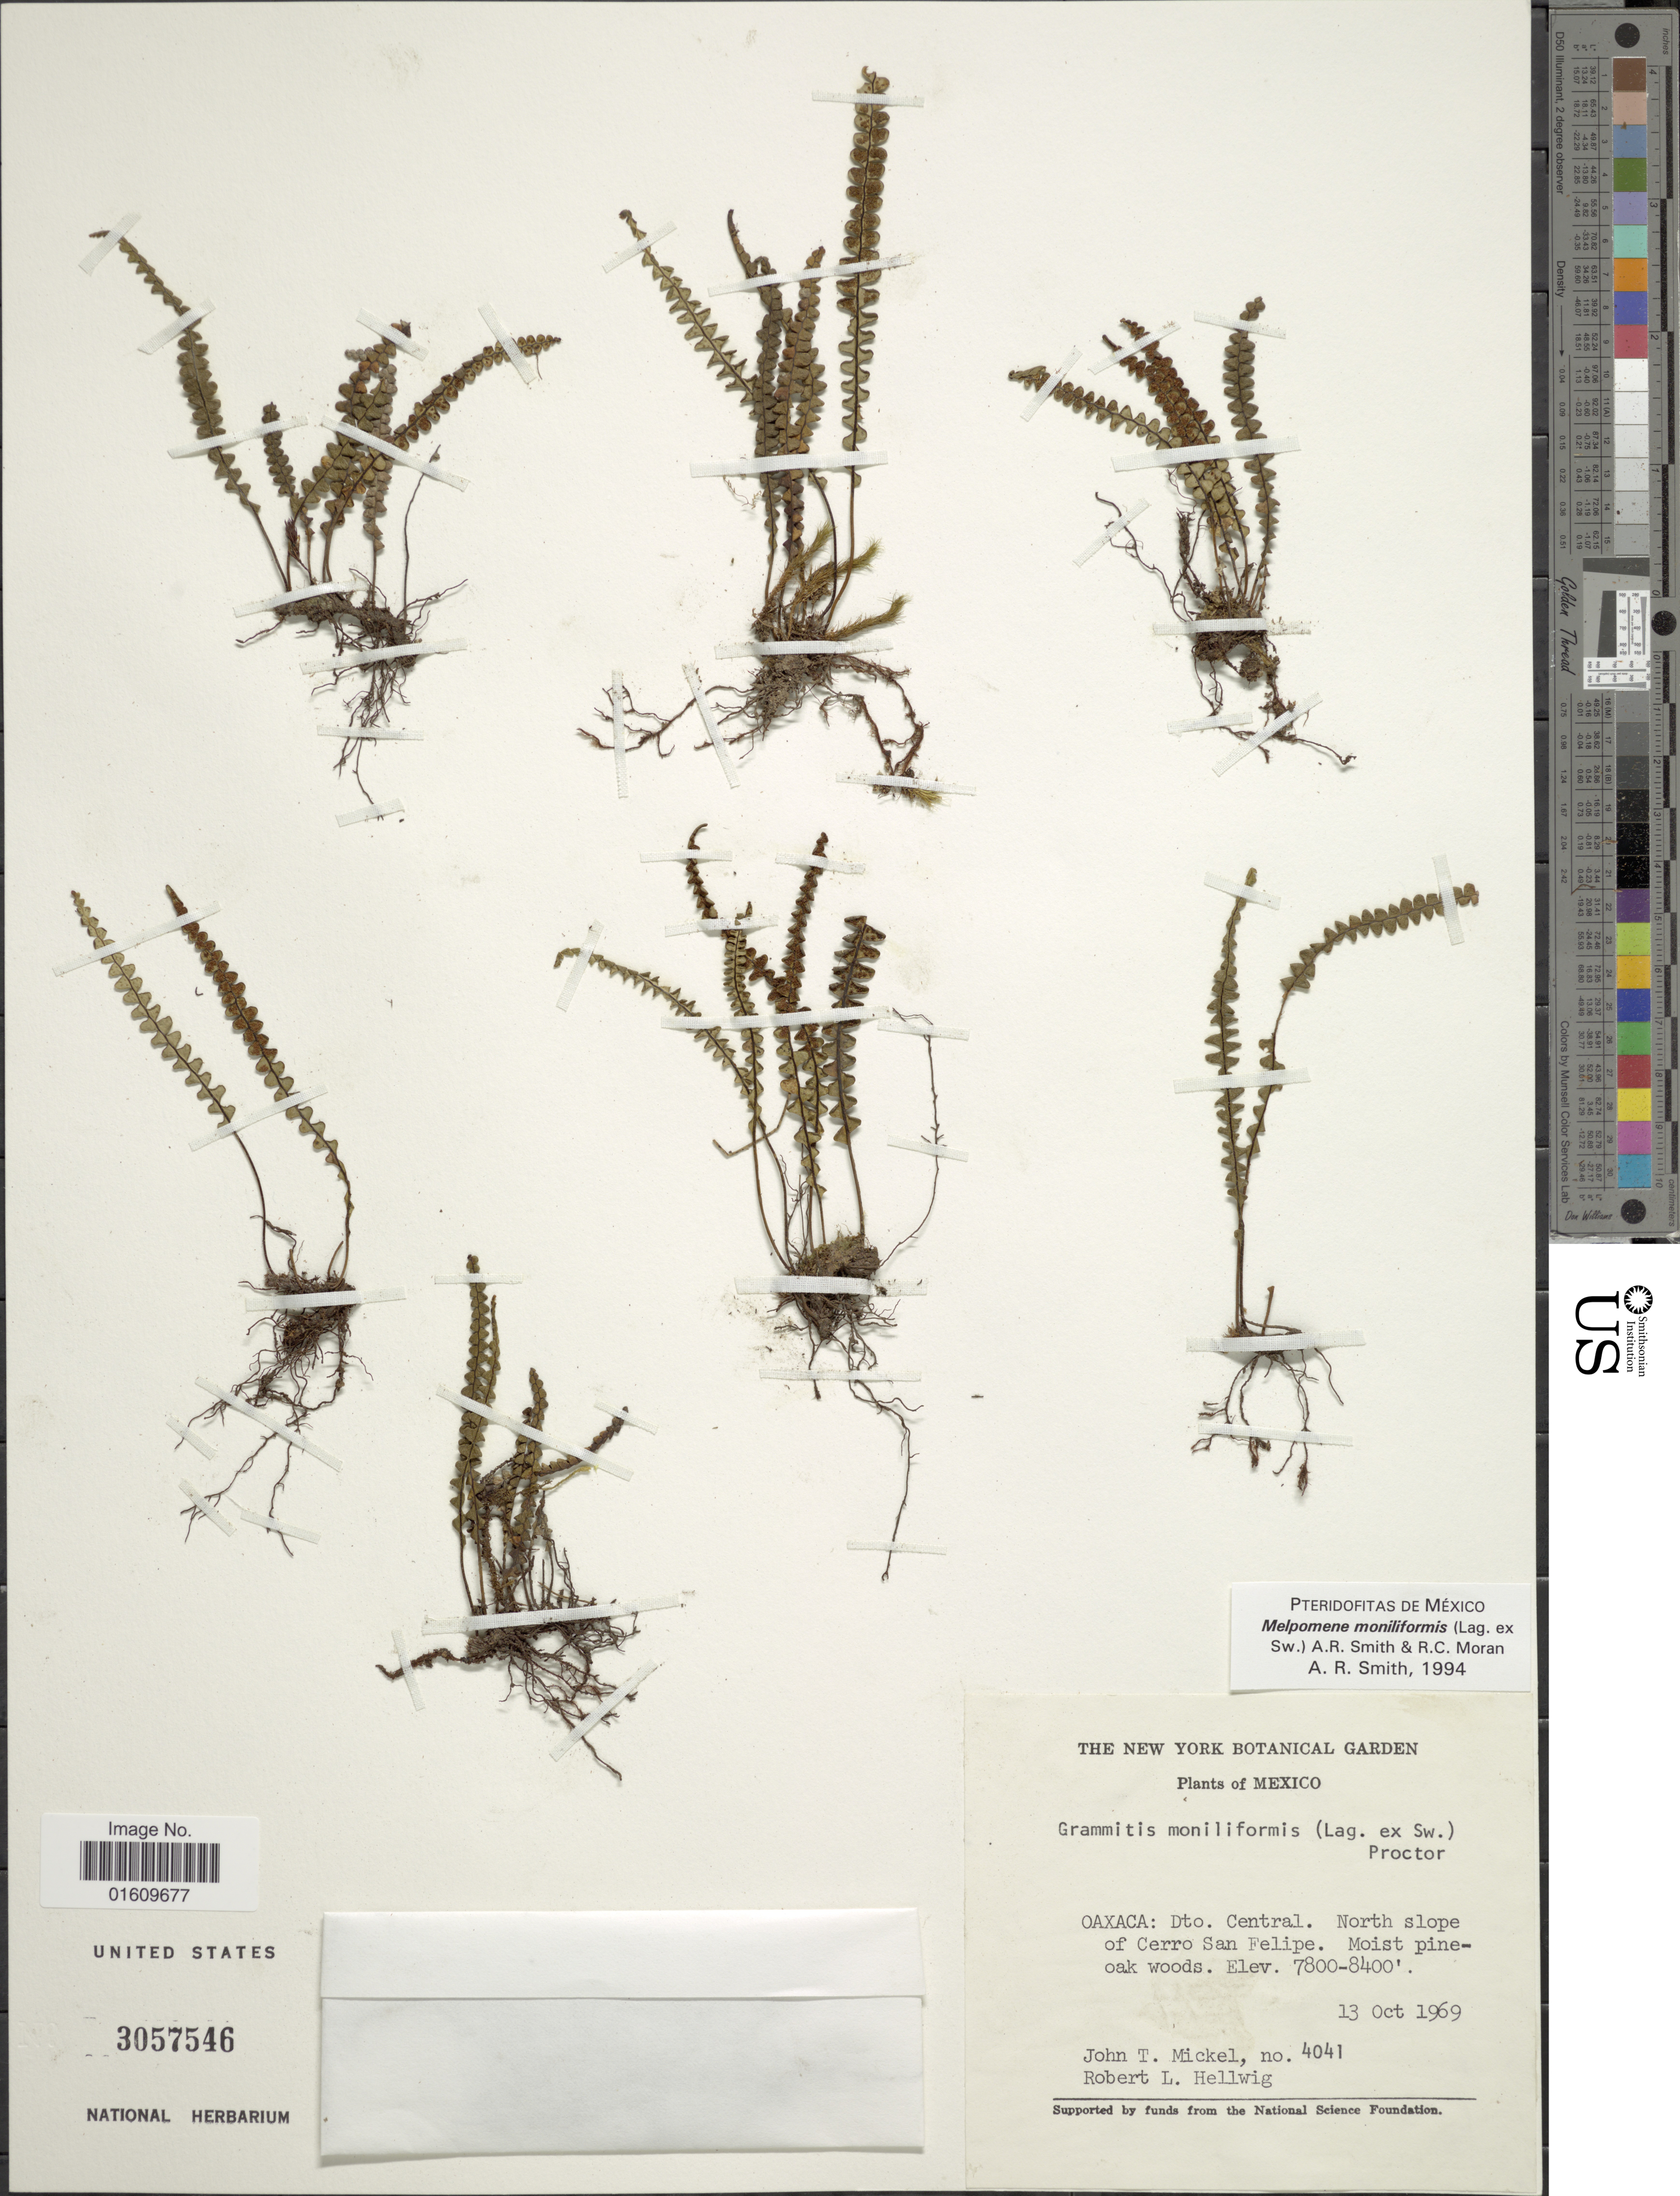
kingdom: Plantae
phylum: Tracheophyta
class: Polypodiopsida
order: Polypodiales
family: Polypodiaceae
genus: Melpomene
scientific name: Melpomene moniliformis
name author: (Lag. ex Sw.) A.R. Sm. & R.C. Moran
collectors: J. T. Mickel & R. Hellwig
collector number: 4041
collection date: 1969-10-13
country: Mexico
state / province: Oaxaca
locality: Dto. Central. North slope of Cerro San Felipe.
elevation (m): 2377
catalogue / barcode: US 3057546